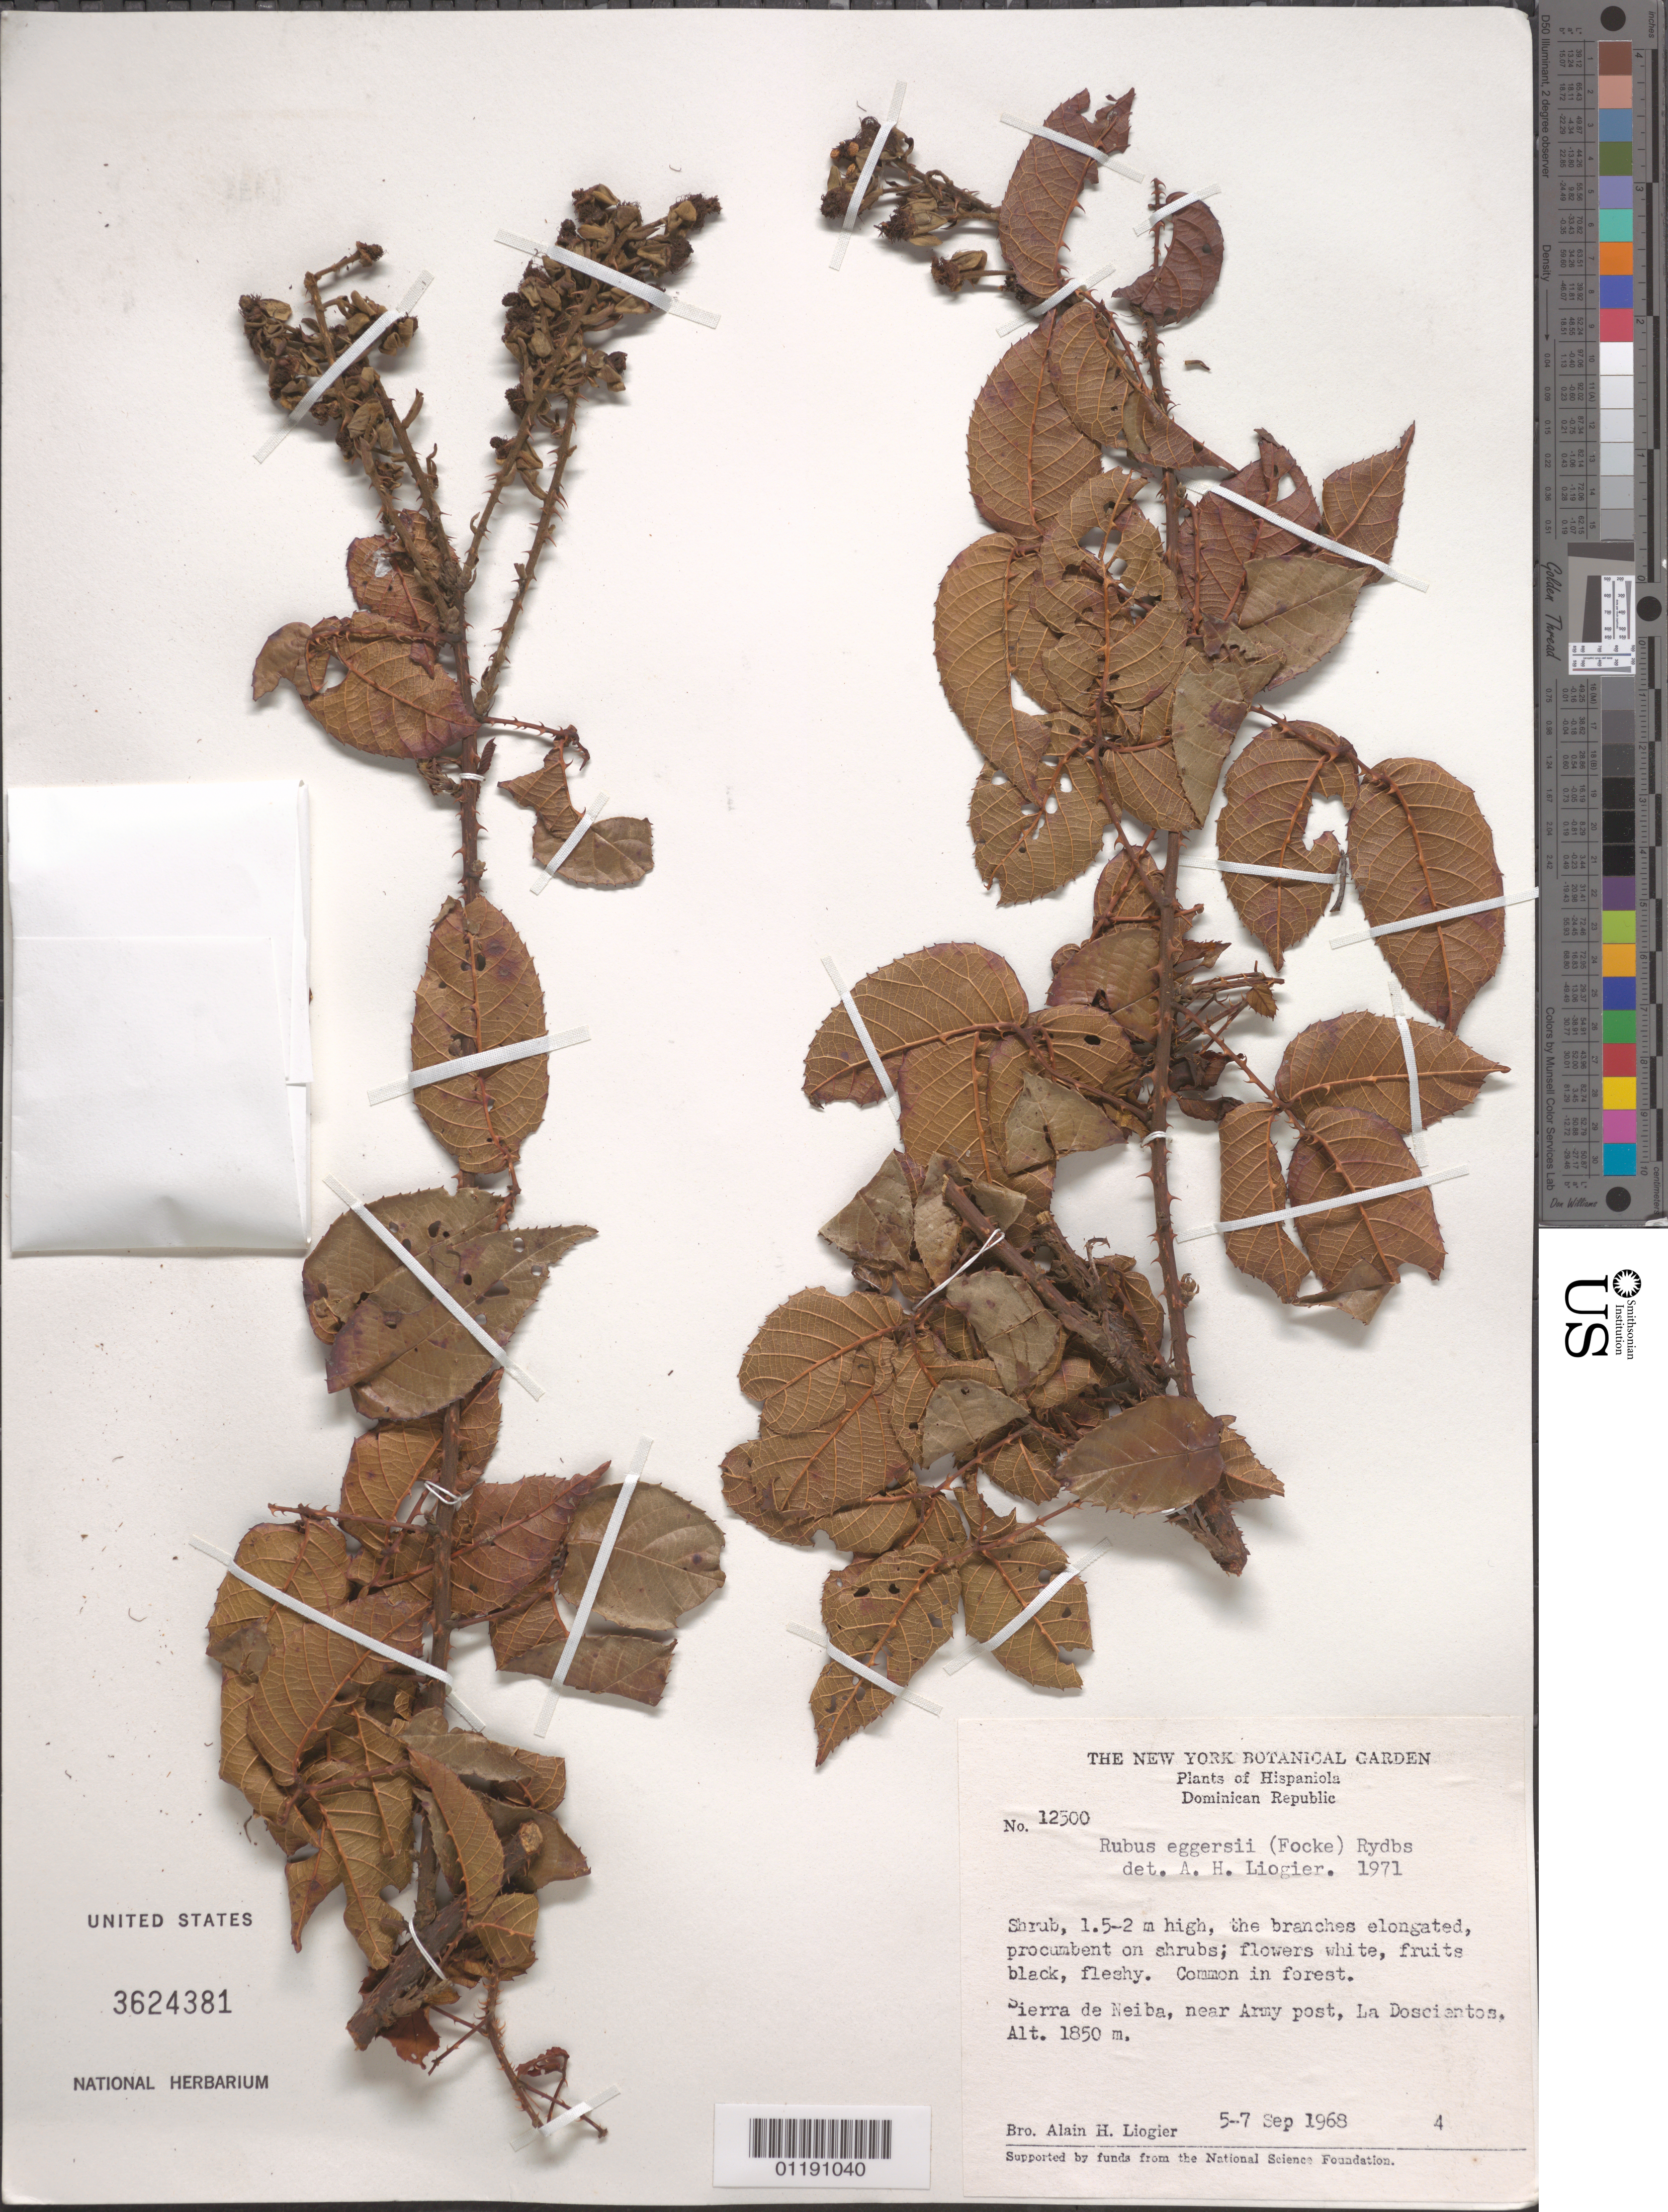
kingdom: Plantae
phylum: Tracheophyta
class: Magnoliopsida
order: Rosales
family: Rosaceae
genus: Rubus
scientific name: Rubus eggersii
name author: Rydb.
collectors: A. H. Liogier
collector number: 12500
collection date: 1968-09-05/1968-09-07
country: Dominican Republic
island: Hispaniola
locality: Sierra de Neiba, near Army post, La Doscientos.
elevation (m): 1850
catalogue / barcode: US 3624381